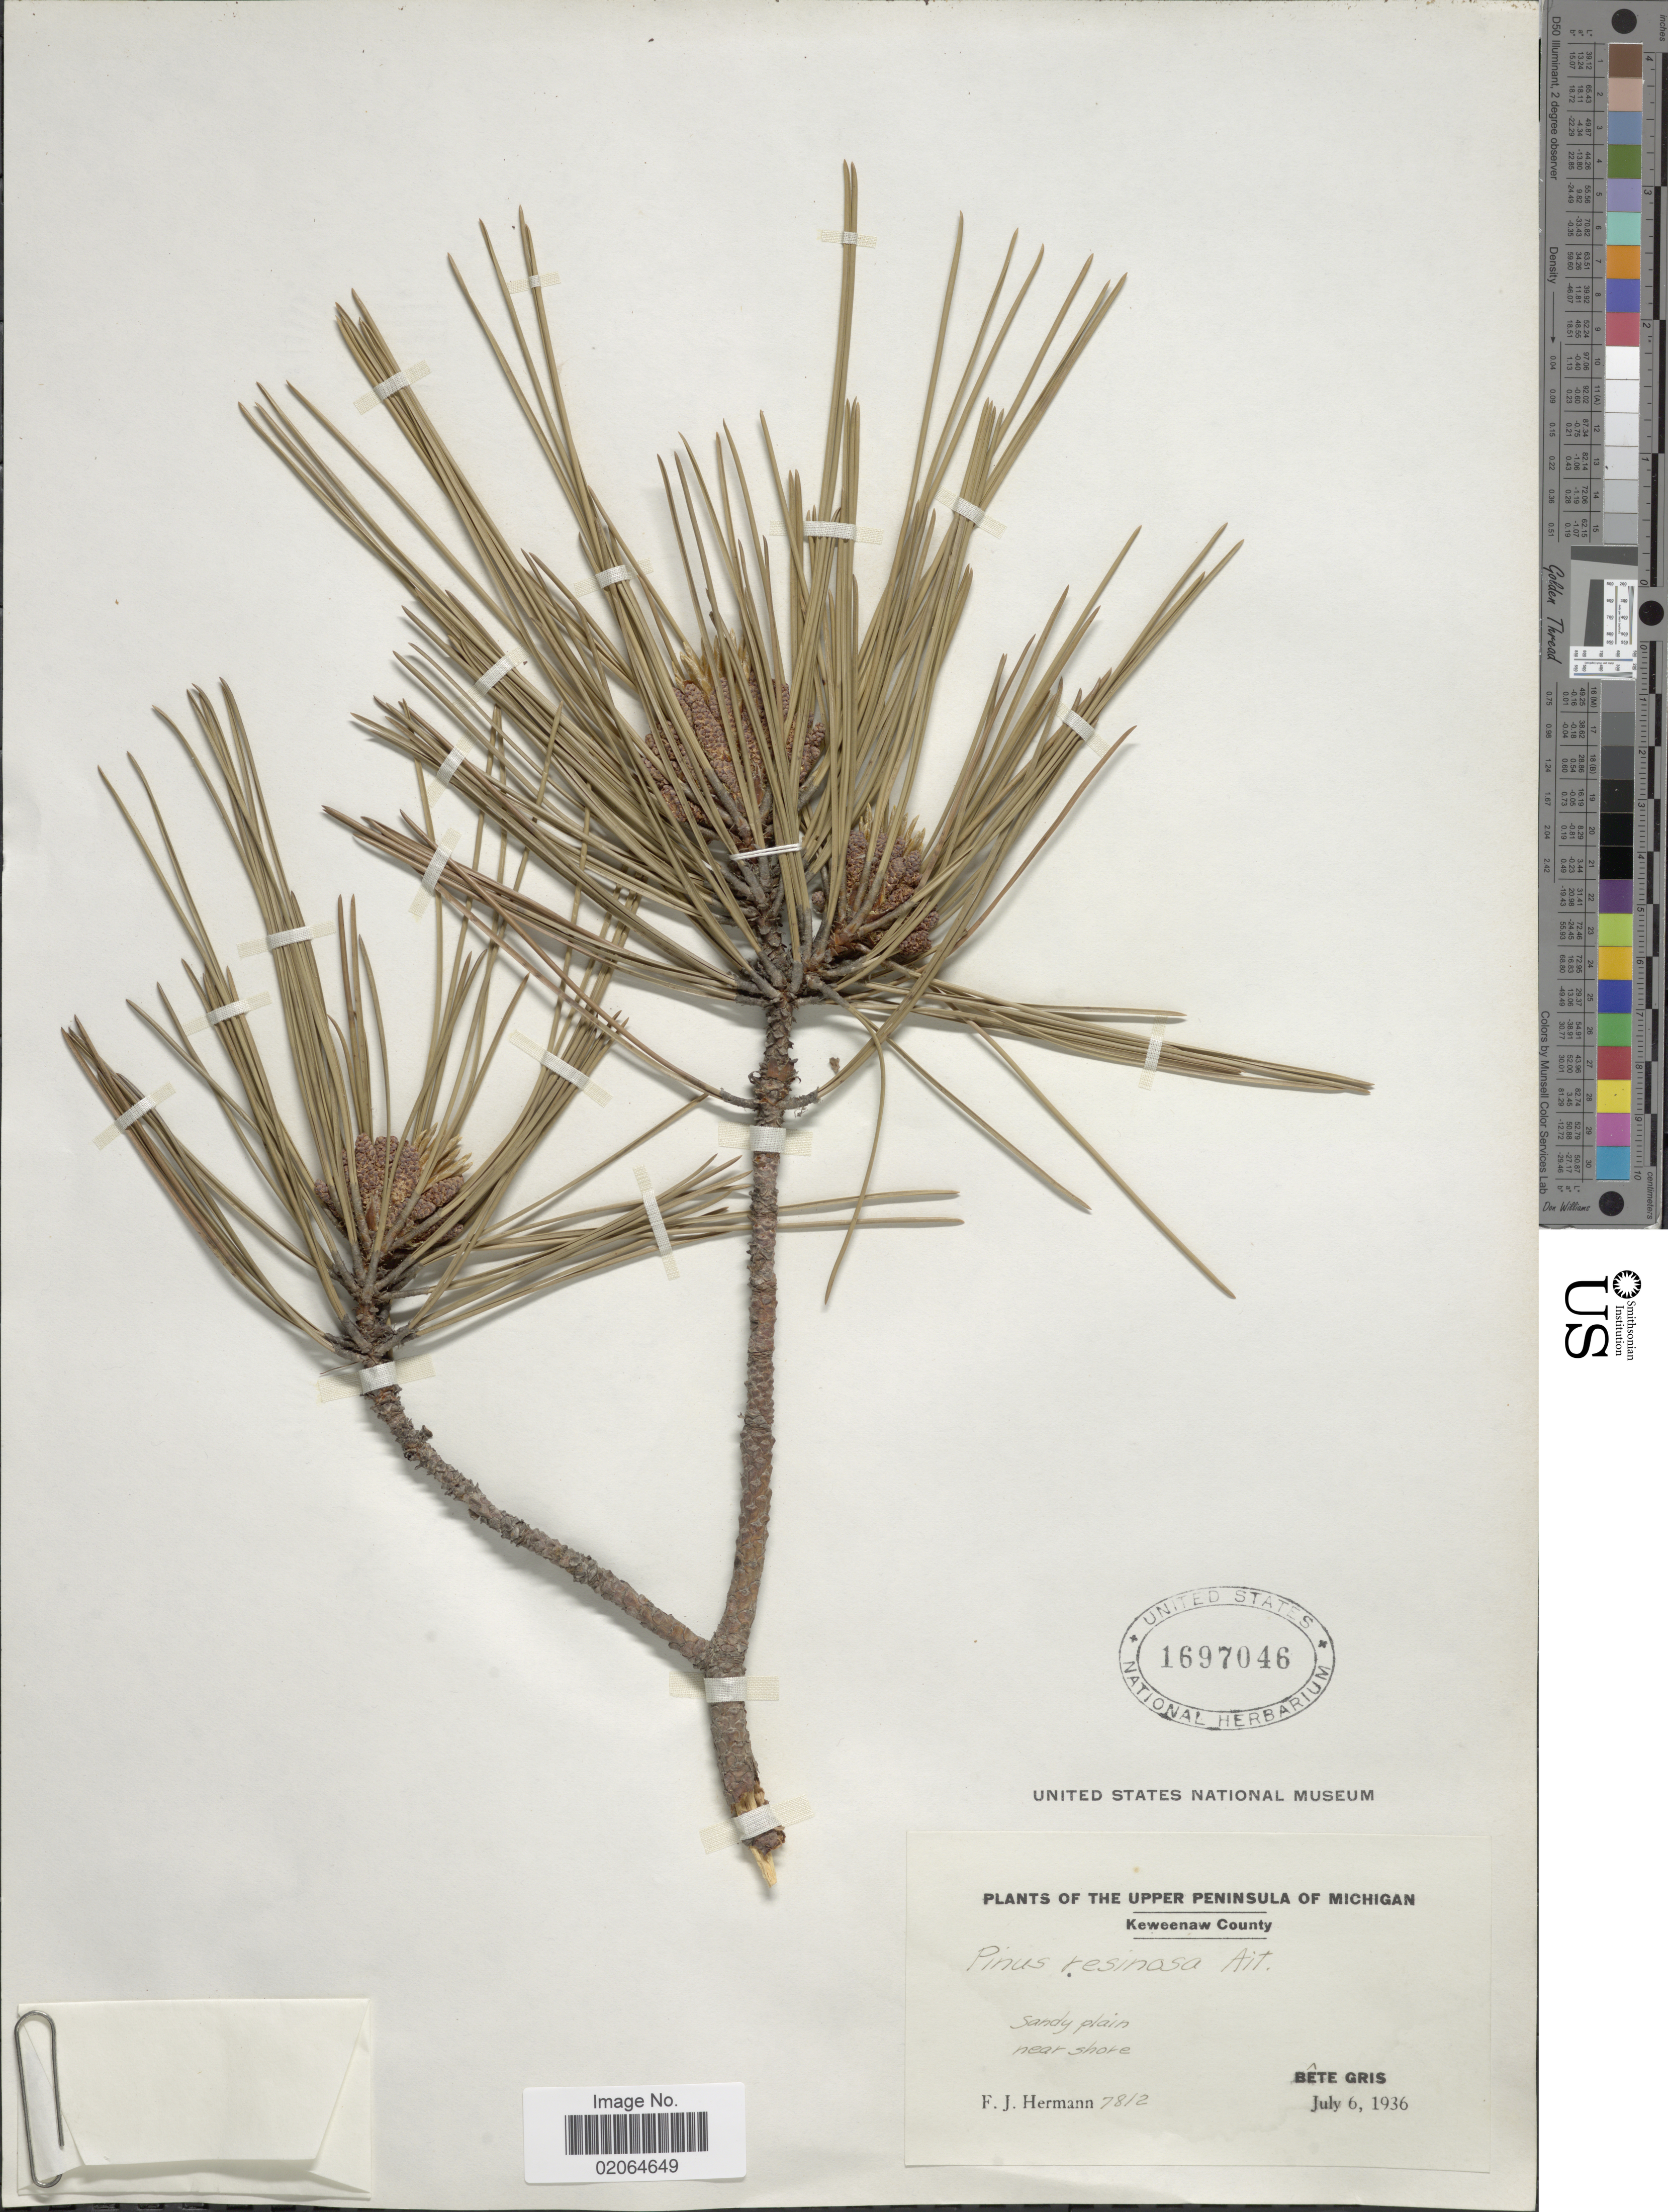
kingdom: Plantae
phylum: Tracheophyta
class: Pinopsida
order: Pinales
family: Pinaceae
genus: Pinus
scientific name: Pinus resinosa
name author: Aiton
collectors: F. J. Hermann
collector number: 7812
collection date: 1936-07-06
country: United States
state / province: Michigan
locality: Upper Peninsula of Michigan. Keweenaw County. Bete Gris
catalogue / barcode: US 1697046